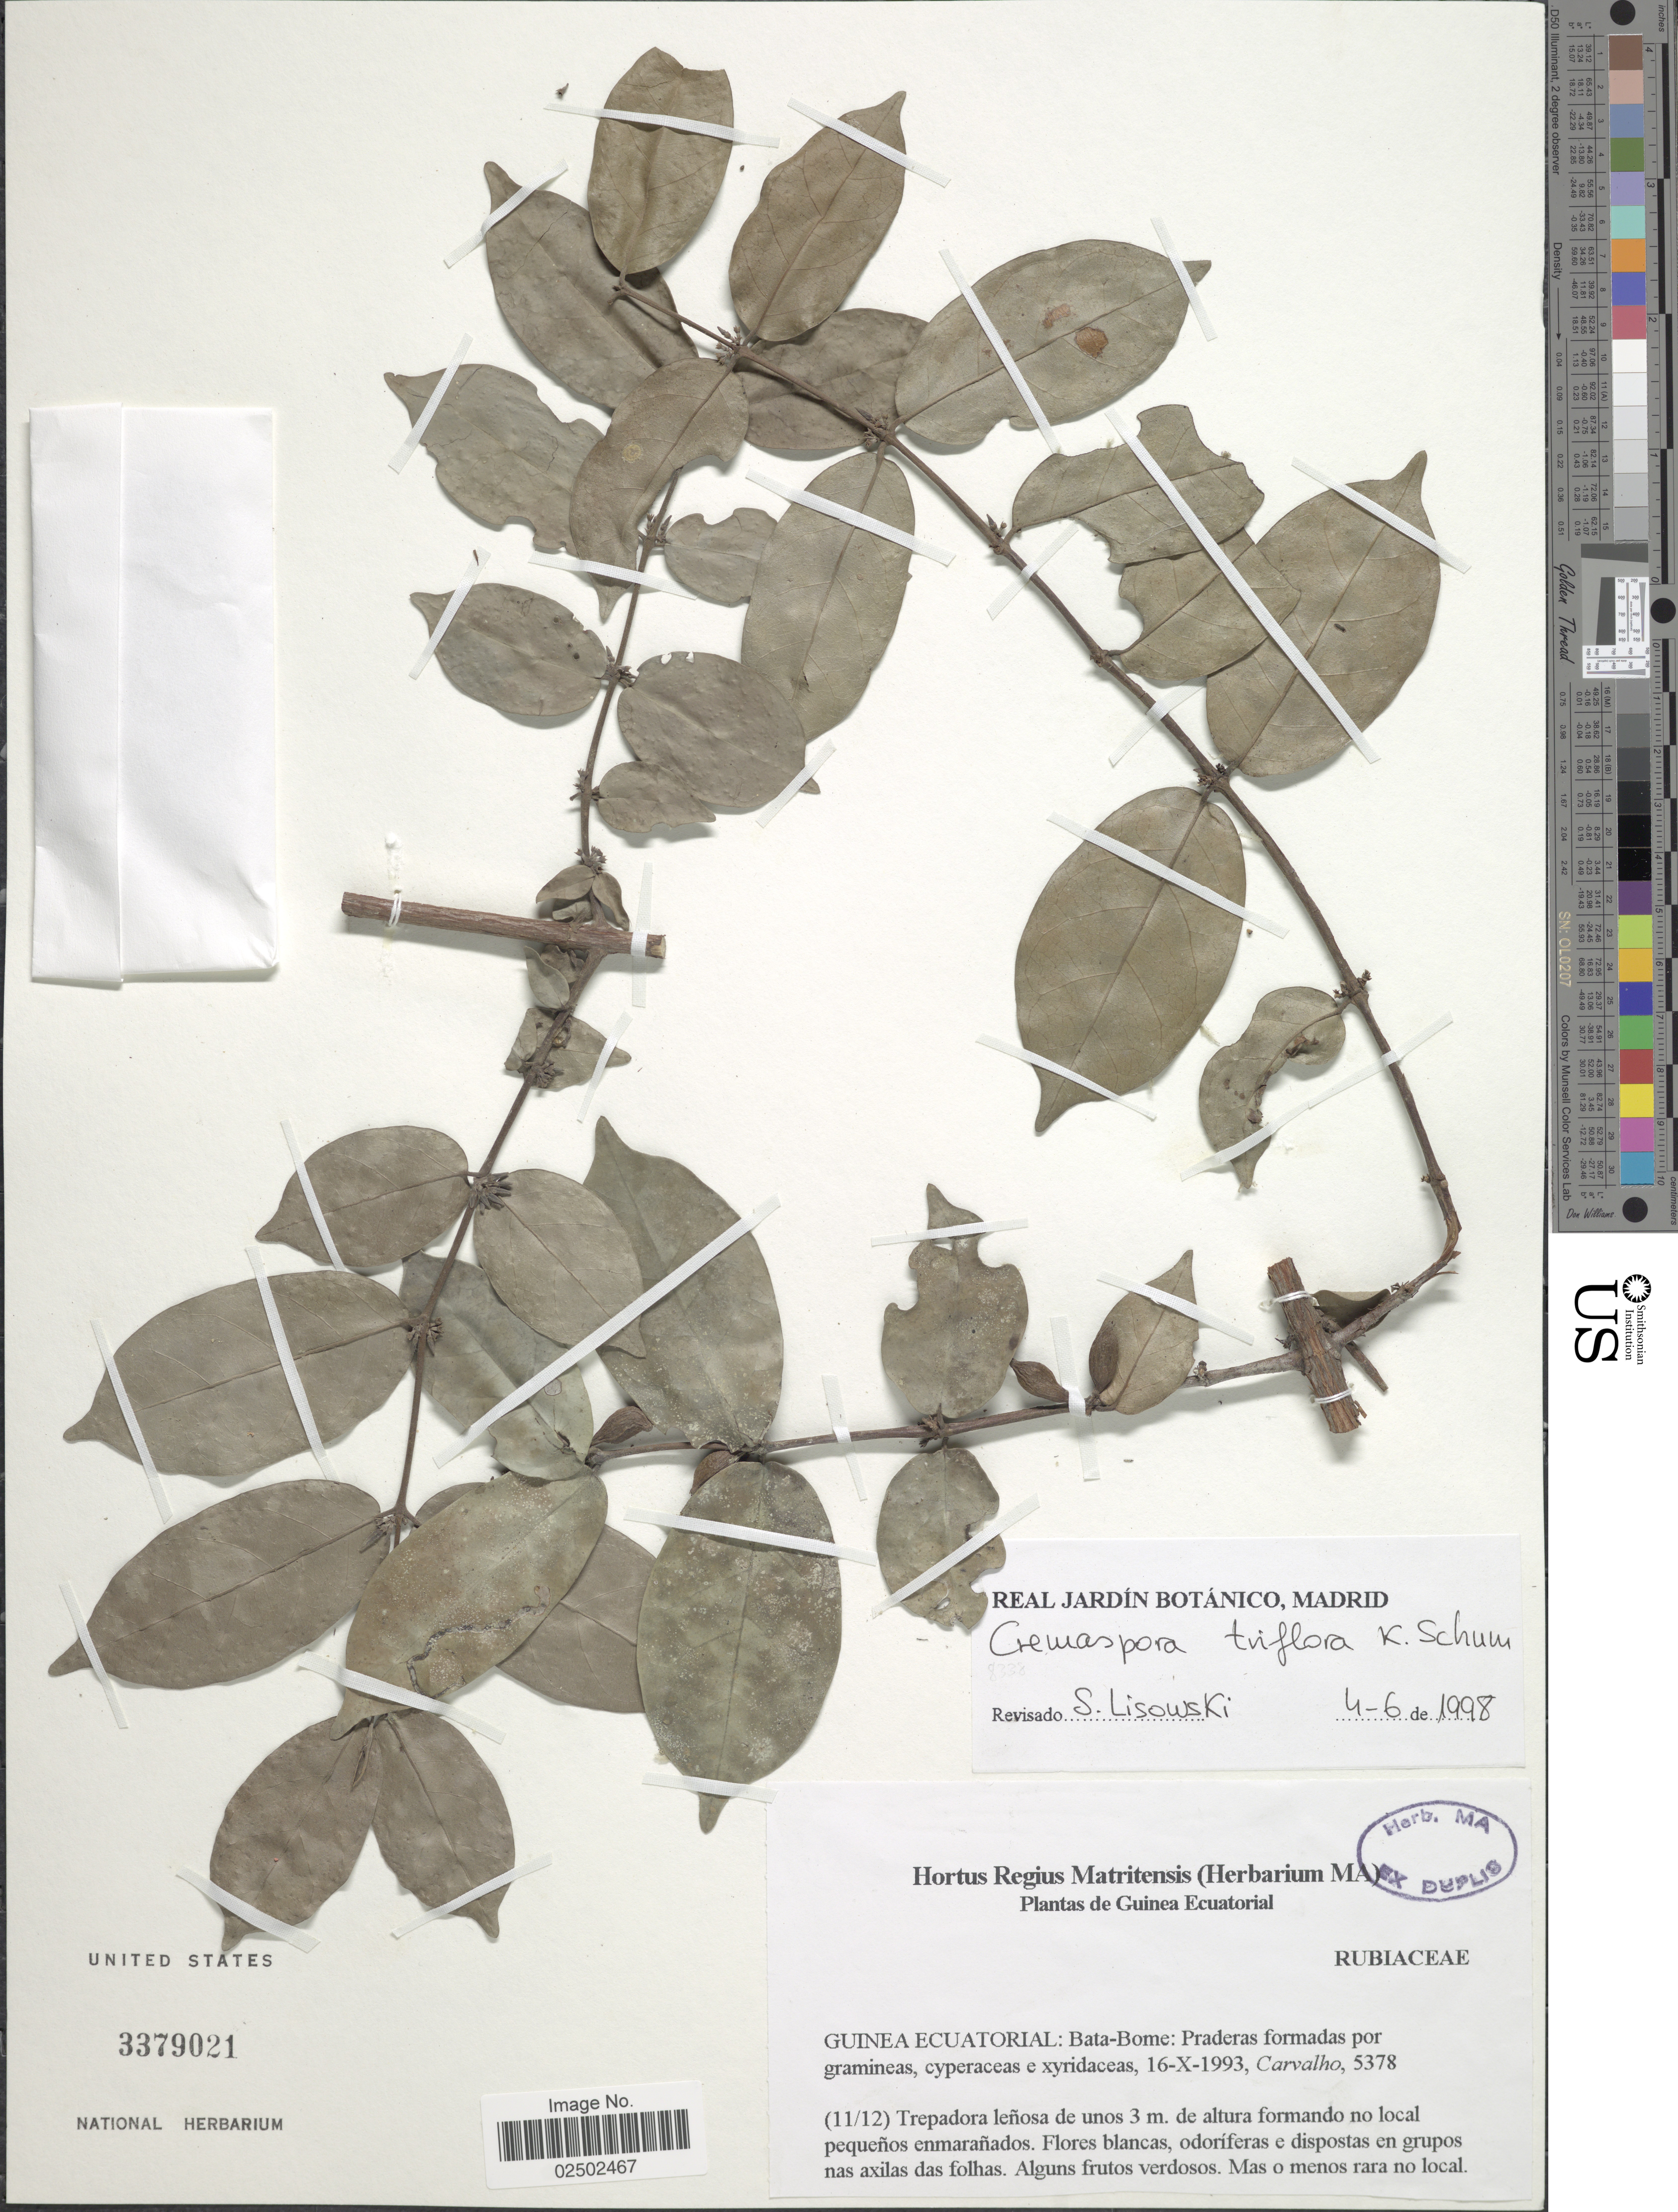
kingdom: Plantae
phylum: Tracheophyta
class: Magnoliopsida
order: Gentianales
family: Rubiaceae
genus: Cremaspora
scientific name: Cremaspora triflora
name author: K. Schum.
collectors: Carvalho, --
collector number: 5378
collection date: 1993-10-16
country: Equatorial Guinea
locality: Guinea Ecuatorial. Bata-Bome: Praderas formadas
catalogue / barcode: US 3379021